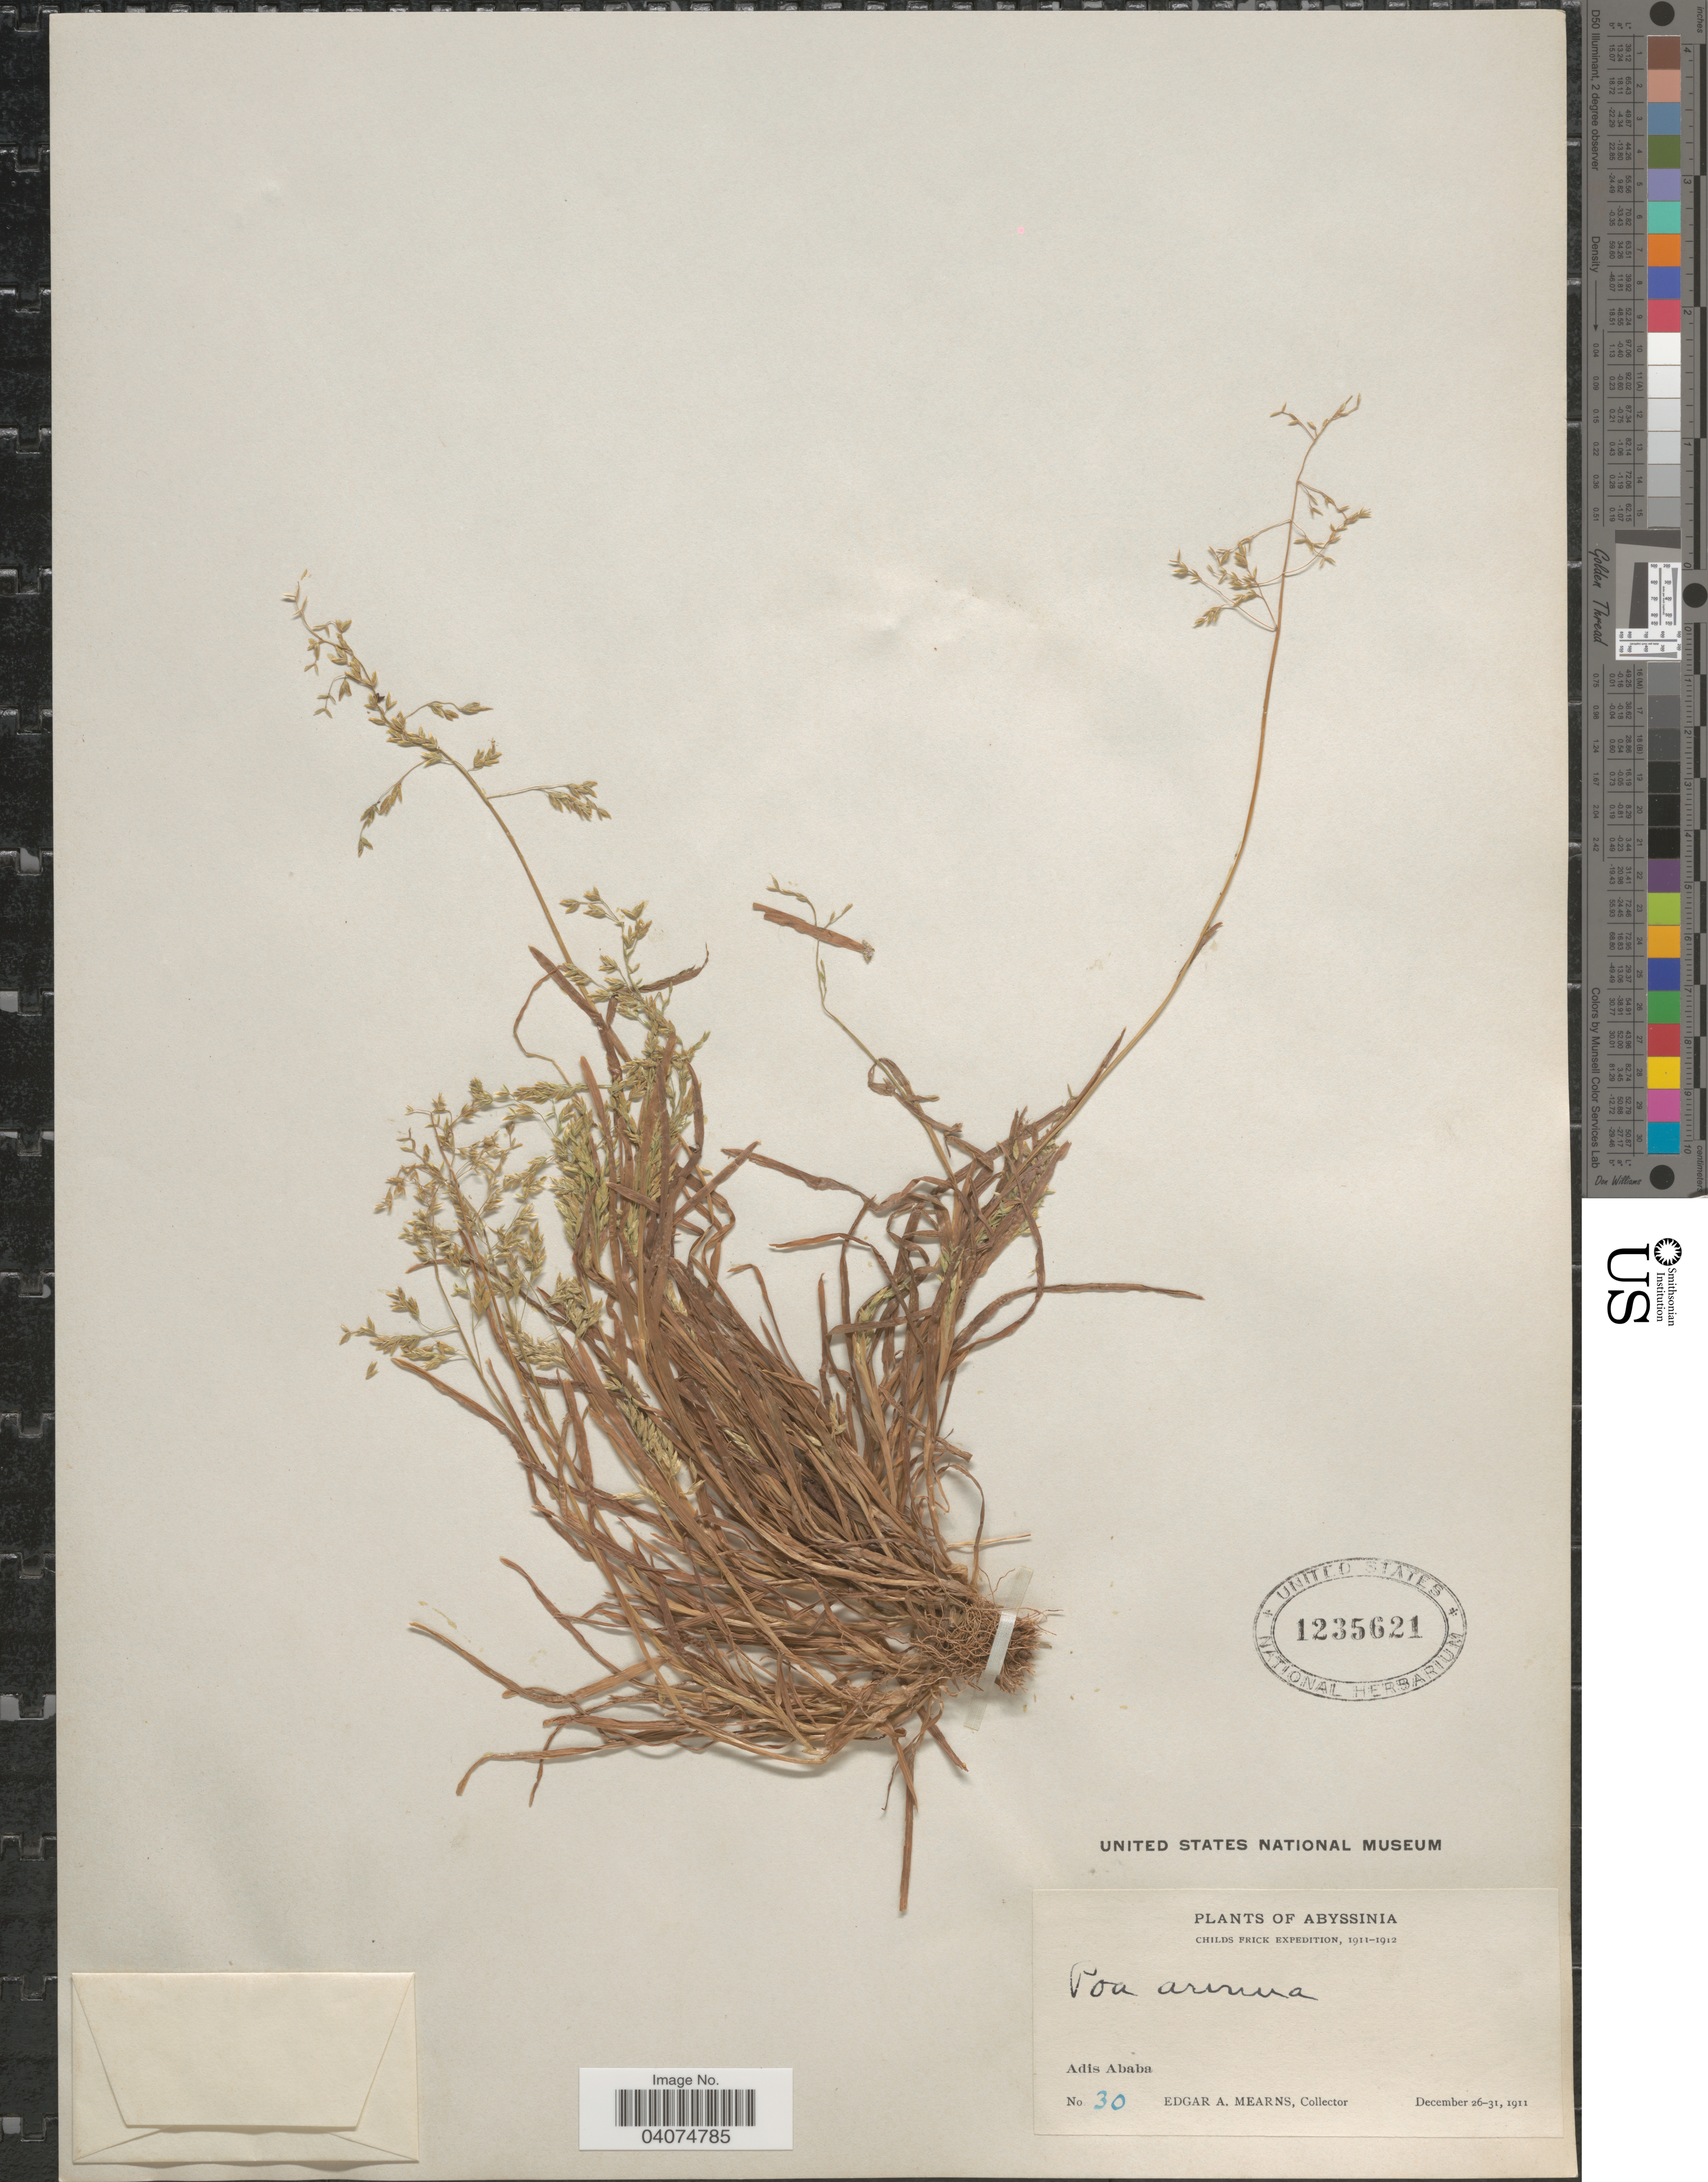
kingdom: Plantae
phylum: Tracheophyta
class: Liliopsida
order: Poales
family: Poaceae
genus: Poa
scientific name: Poa annua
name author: L.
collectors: E. A. Mearns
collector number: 30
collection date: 1911-12-26/1911-12-31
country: Ethiopia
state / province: Addis Ababa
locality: Abyssinia. Childs Frick Expedition, 1911-1912. Adis Ababa.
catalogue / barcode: US 1235621